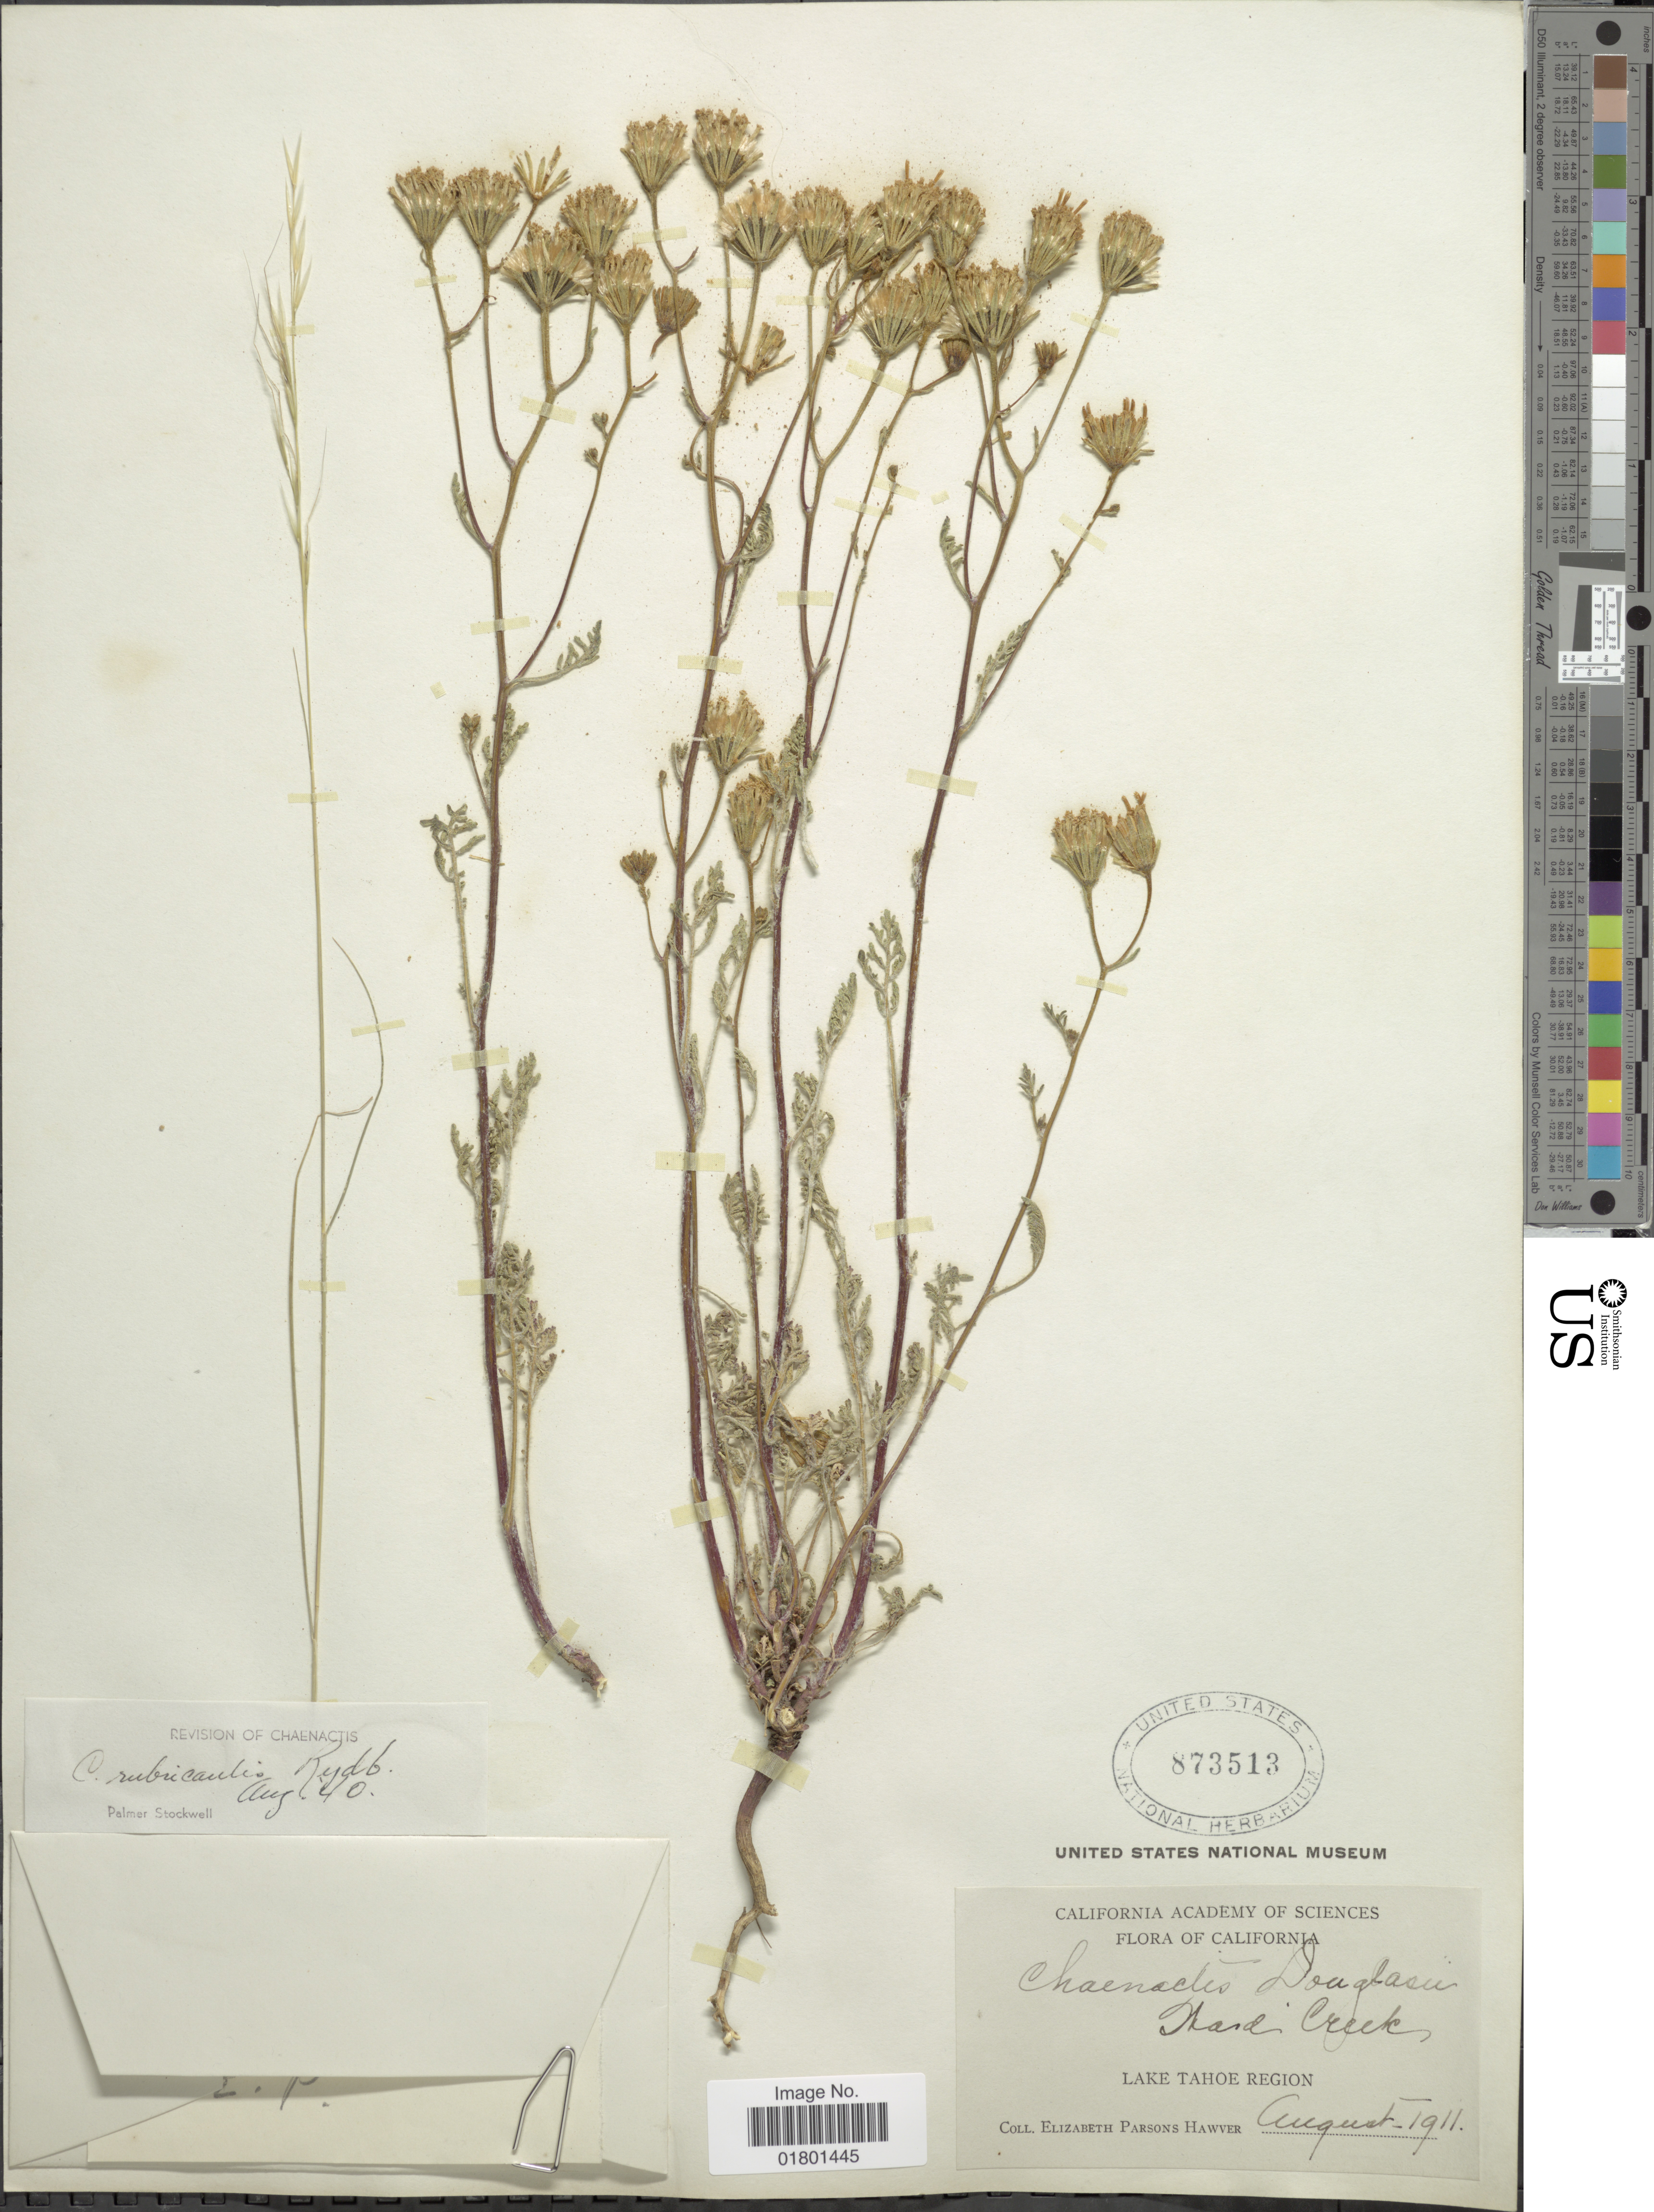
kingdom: Plantae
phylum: Tracheophyta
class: Magnoliopsida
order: Asterales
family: Asteraceae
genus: Chaenactis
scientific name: Chaenactis rubricaulis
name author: Rydb.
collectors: E. Hawver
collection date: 1911-08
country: United States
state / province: California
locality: Ward Creek, Lake Tahoe Region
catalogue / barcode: US 873513